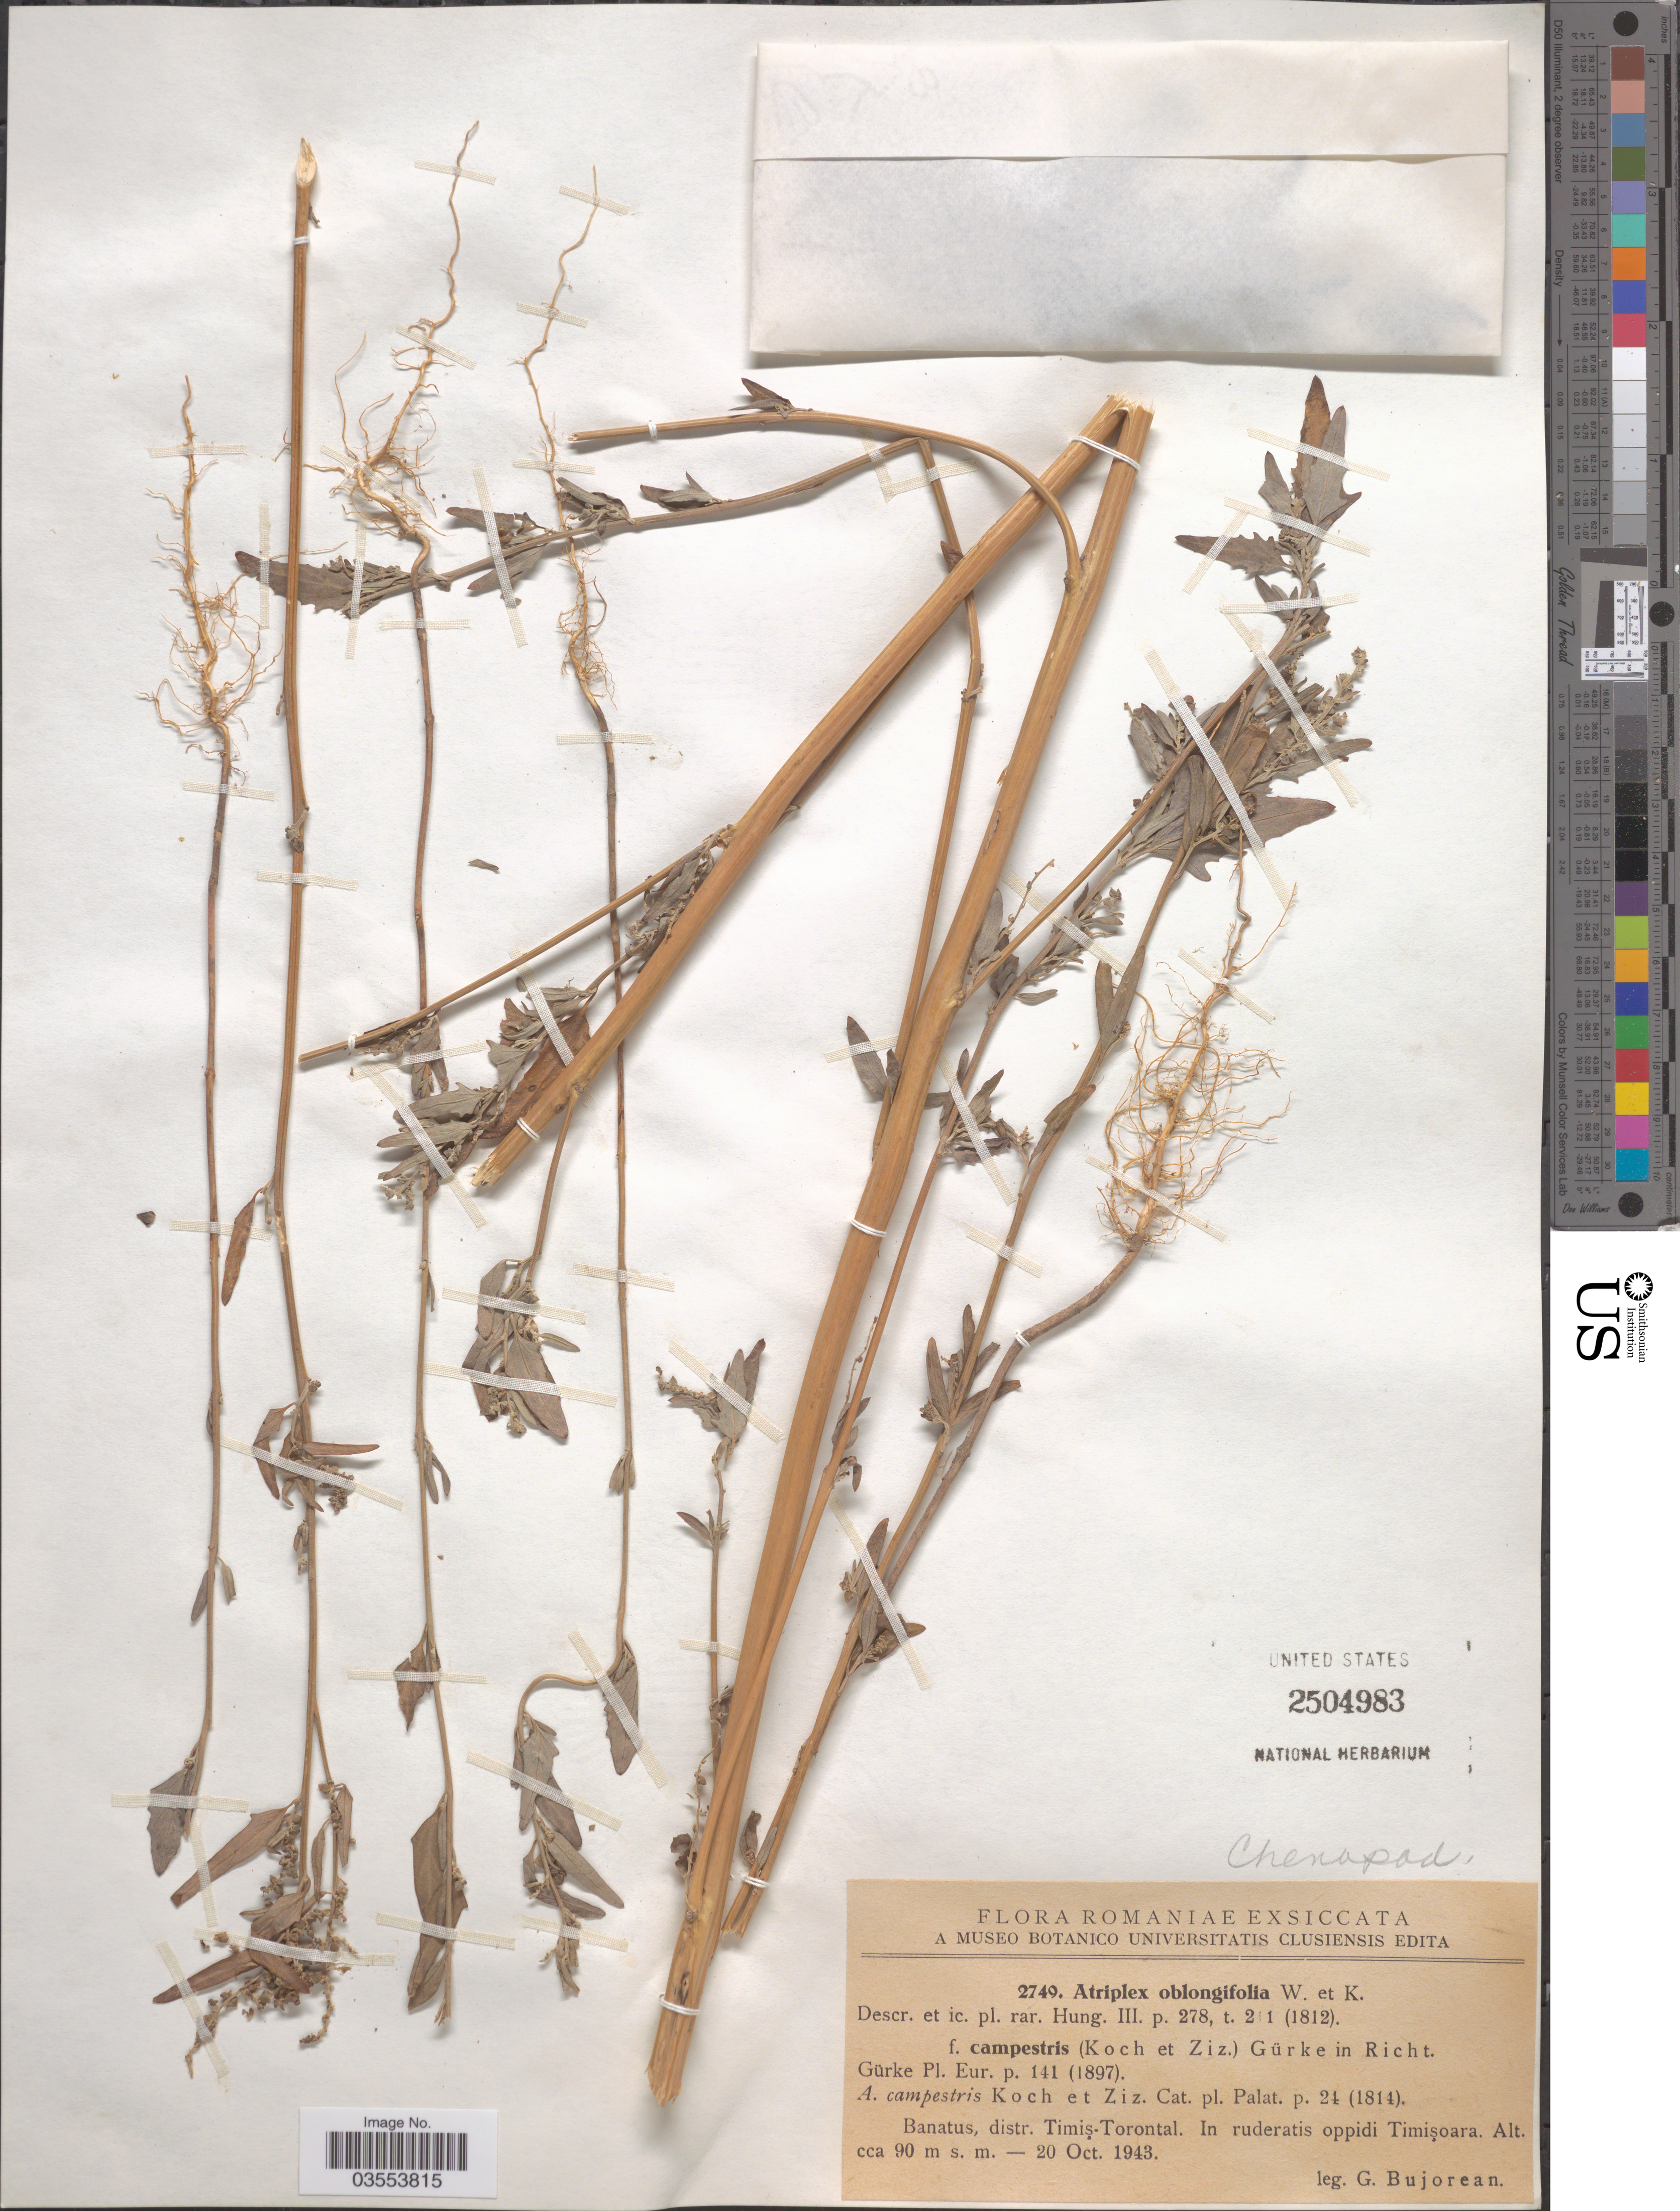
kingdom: Plantae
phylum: Tracheophyta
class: Magnoliopsida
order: Caryophyllales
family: Amaranthaceae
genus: Atriplex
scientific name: Atriplex oblongifolia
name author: Waldst. & Kit.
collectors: G. Bujorean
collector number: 2749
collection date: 1943-10-20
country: Romania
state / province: Timis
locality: Banatus, distr. Timiş-Torontal. In ruderatis oppidi Timişoara.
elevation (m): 90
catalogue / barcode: US 2504983